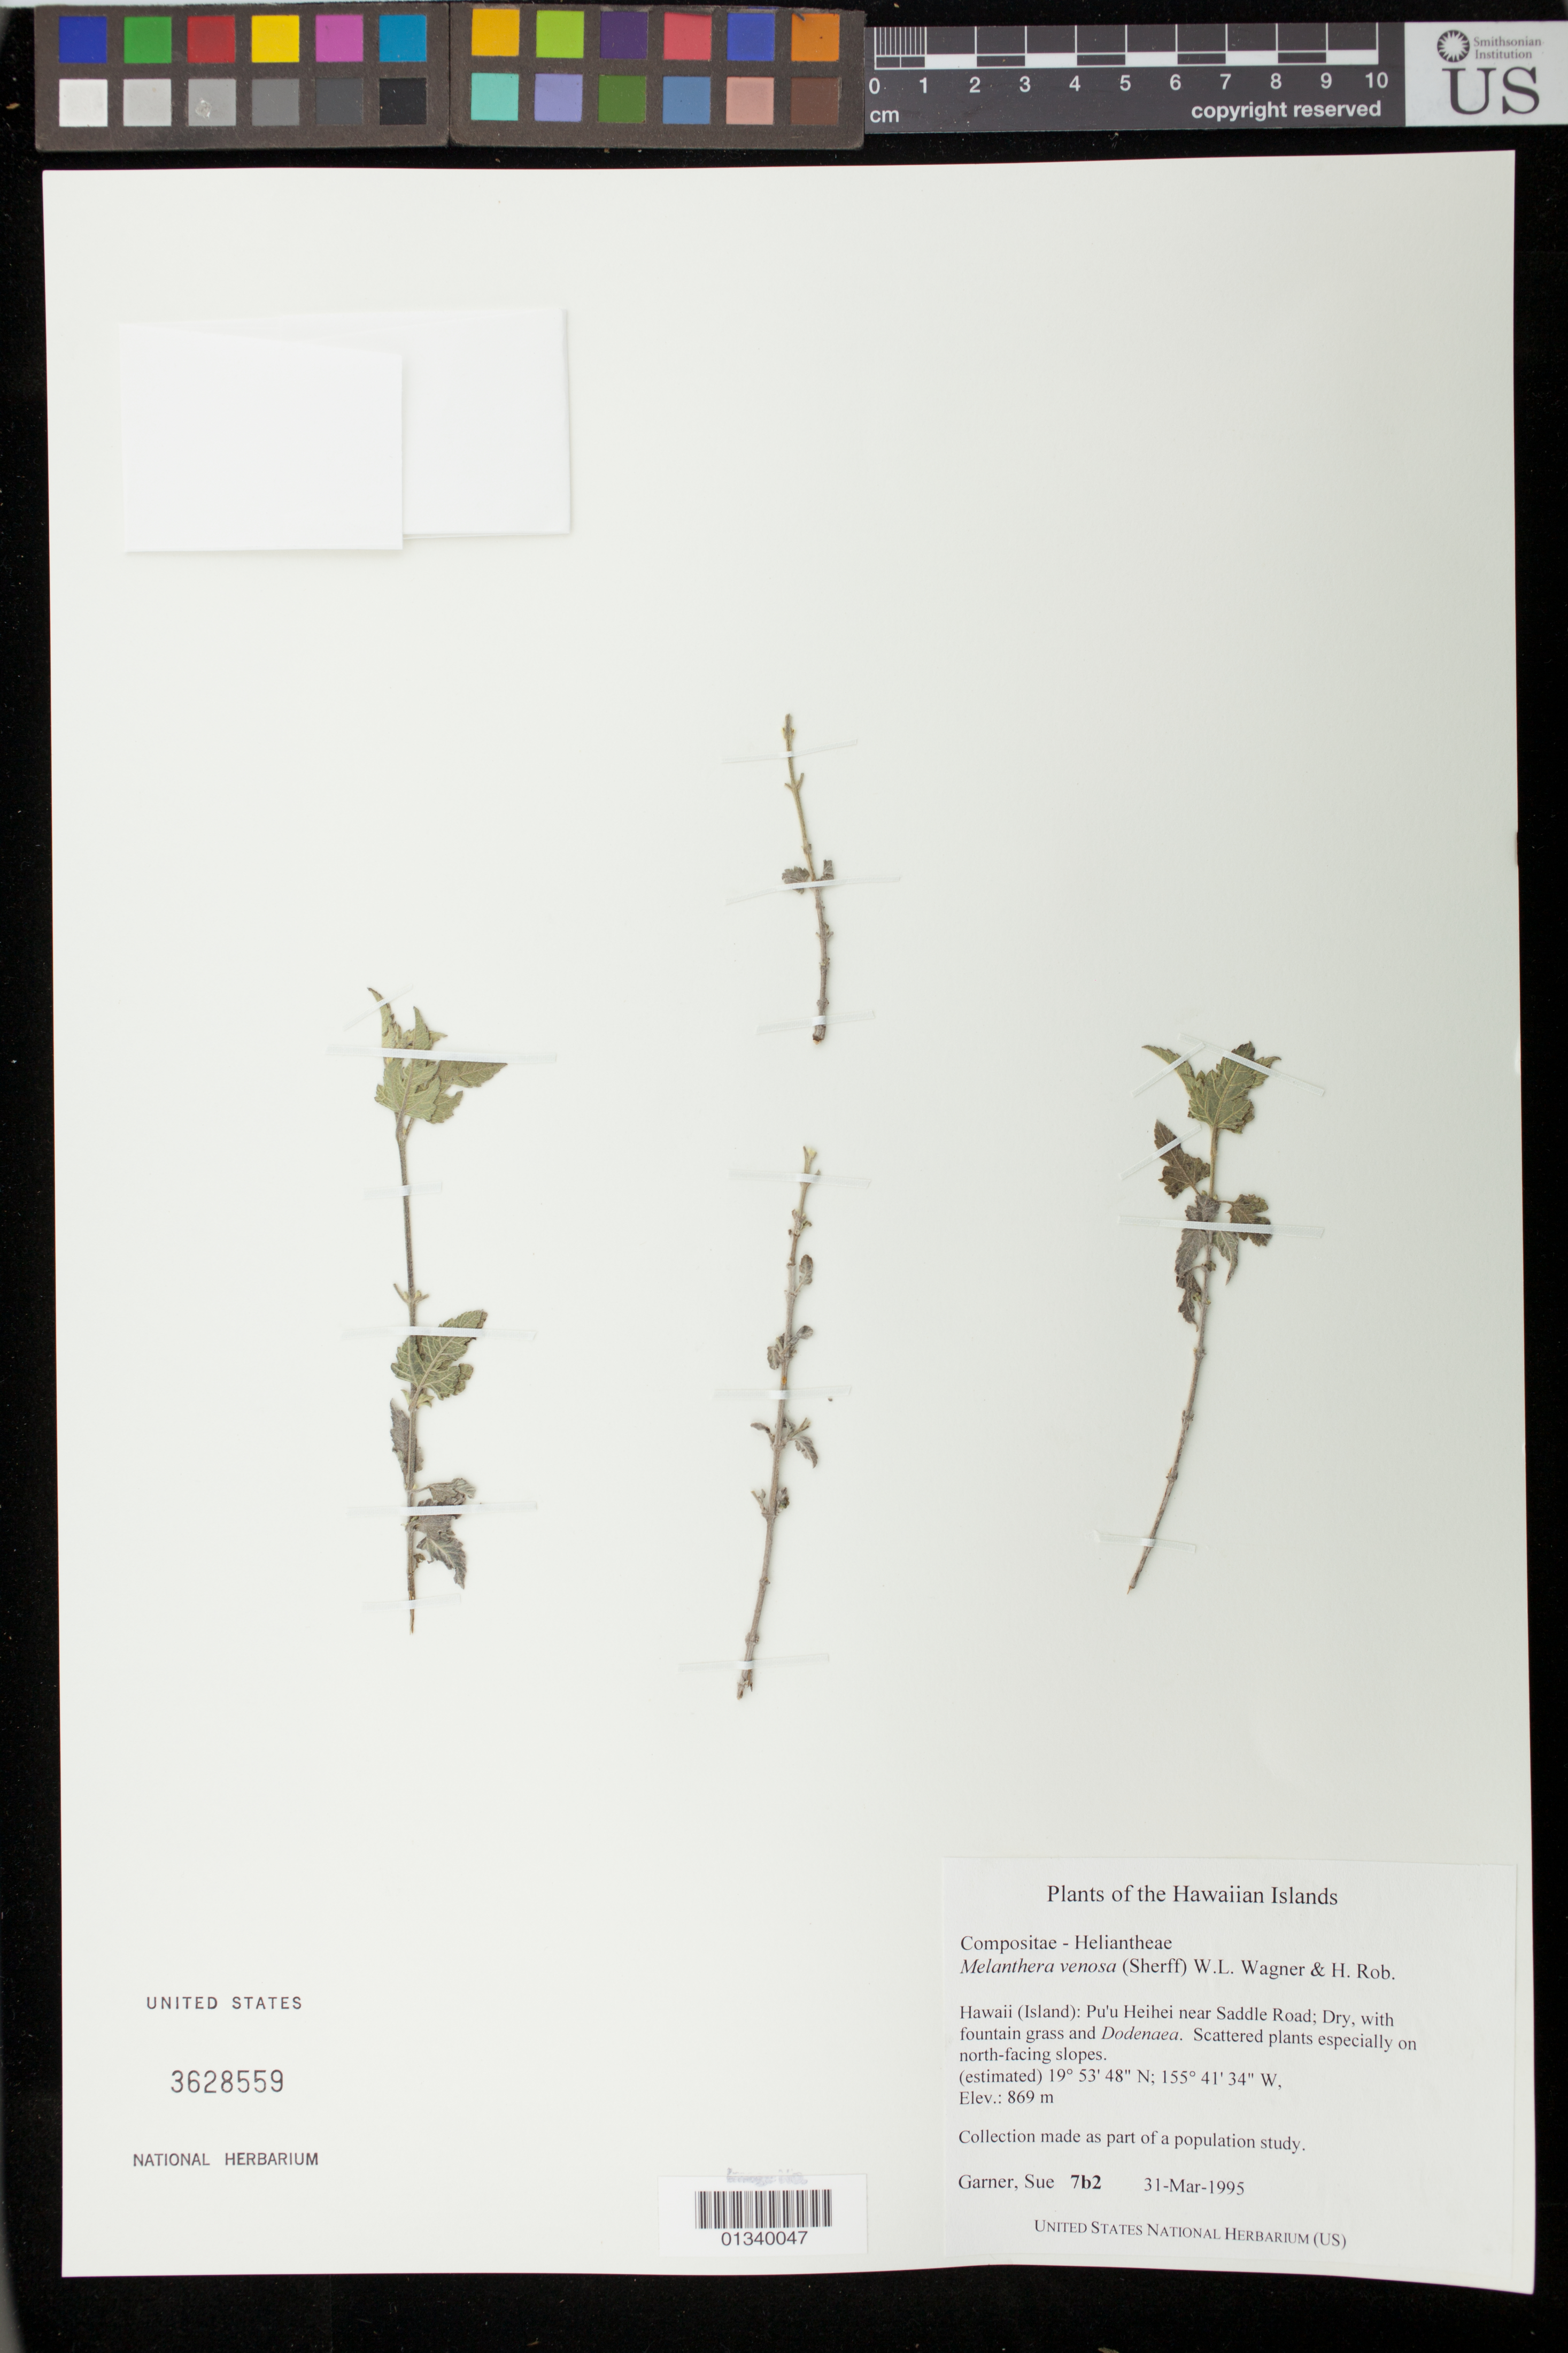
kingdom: Plantae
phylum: Tracheophyta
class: Magnoliopsida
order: Asterales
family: Asteraceae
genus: Wollastonia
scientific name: Wollastonia venosa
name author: (Sherff) Orchard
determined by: Wagner, W. L., (BOT), Smithsonian Institution - National Museum of Natural History (UNITED STATES)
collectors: S. Garner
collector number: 7b2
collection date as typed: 31 March 1995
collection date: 1995-03-31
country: United States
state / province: Hawaii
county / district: Hawaii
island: Hawaii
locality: Pu'u Heihei near Saddle Road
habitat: Dry with fountain grass and Dodenaea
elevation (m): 869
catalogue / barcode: US 3628559